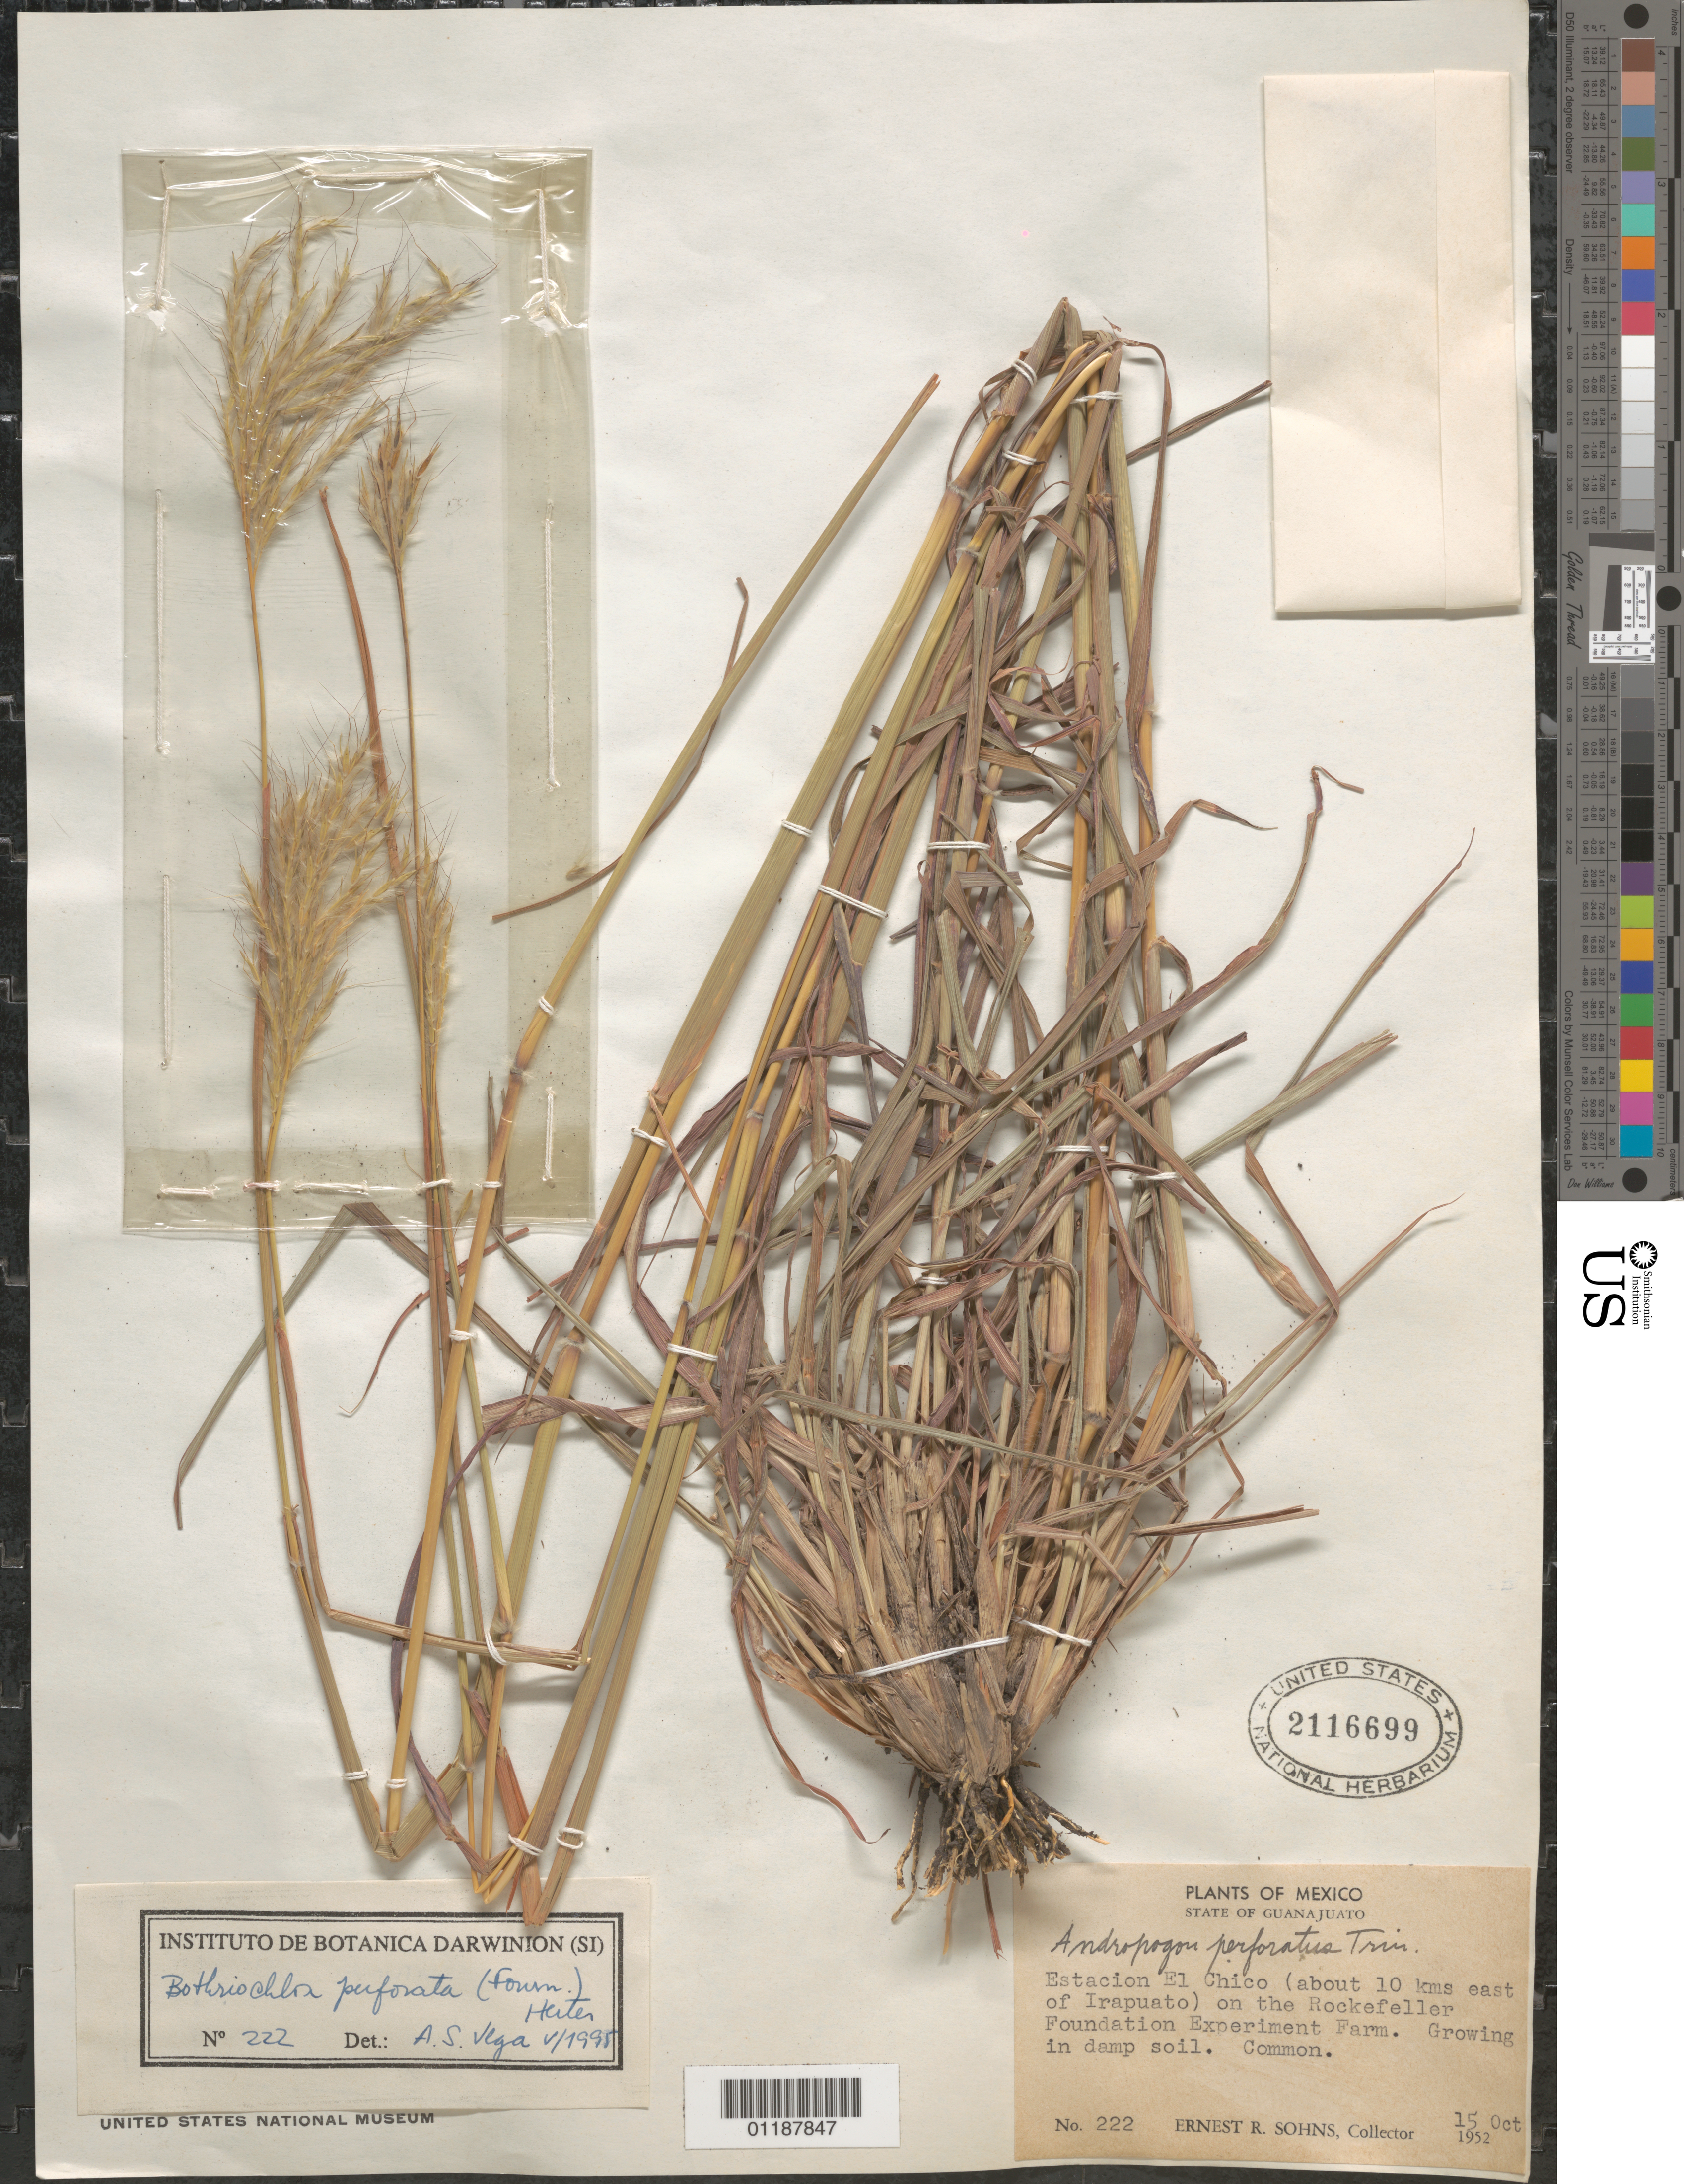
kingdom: Plantae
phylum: Tracheophyta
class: Liliopsida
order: Poales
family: Poaceae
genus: Bothriochloa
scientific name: Bothriochloa perforata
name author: (Trin. ex E. Fourn.) Herter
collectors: E. R. Sohns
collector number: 222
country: Mexico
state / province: Guanajuato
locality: Estacion El Chico, E of Irapuato, on the Rockefeller Foundation Experiment Farm.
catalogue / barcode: US 2116699